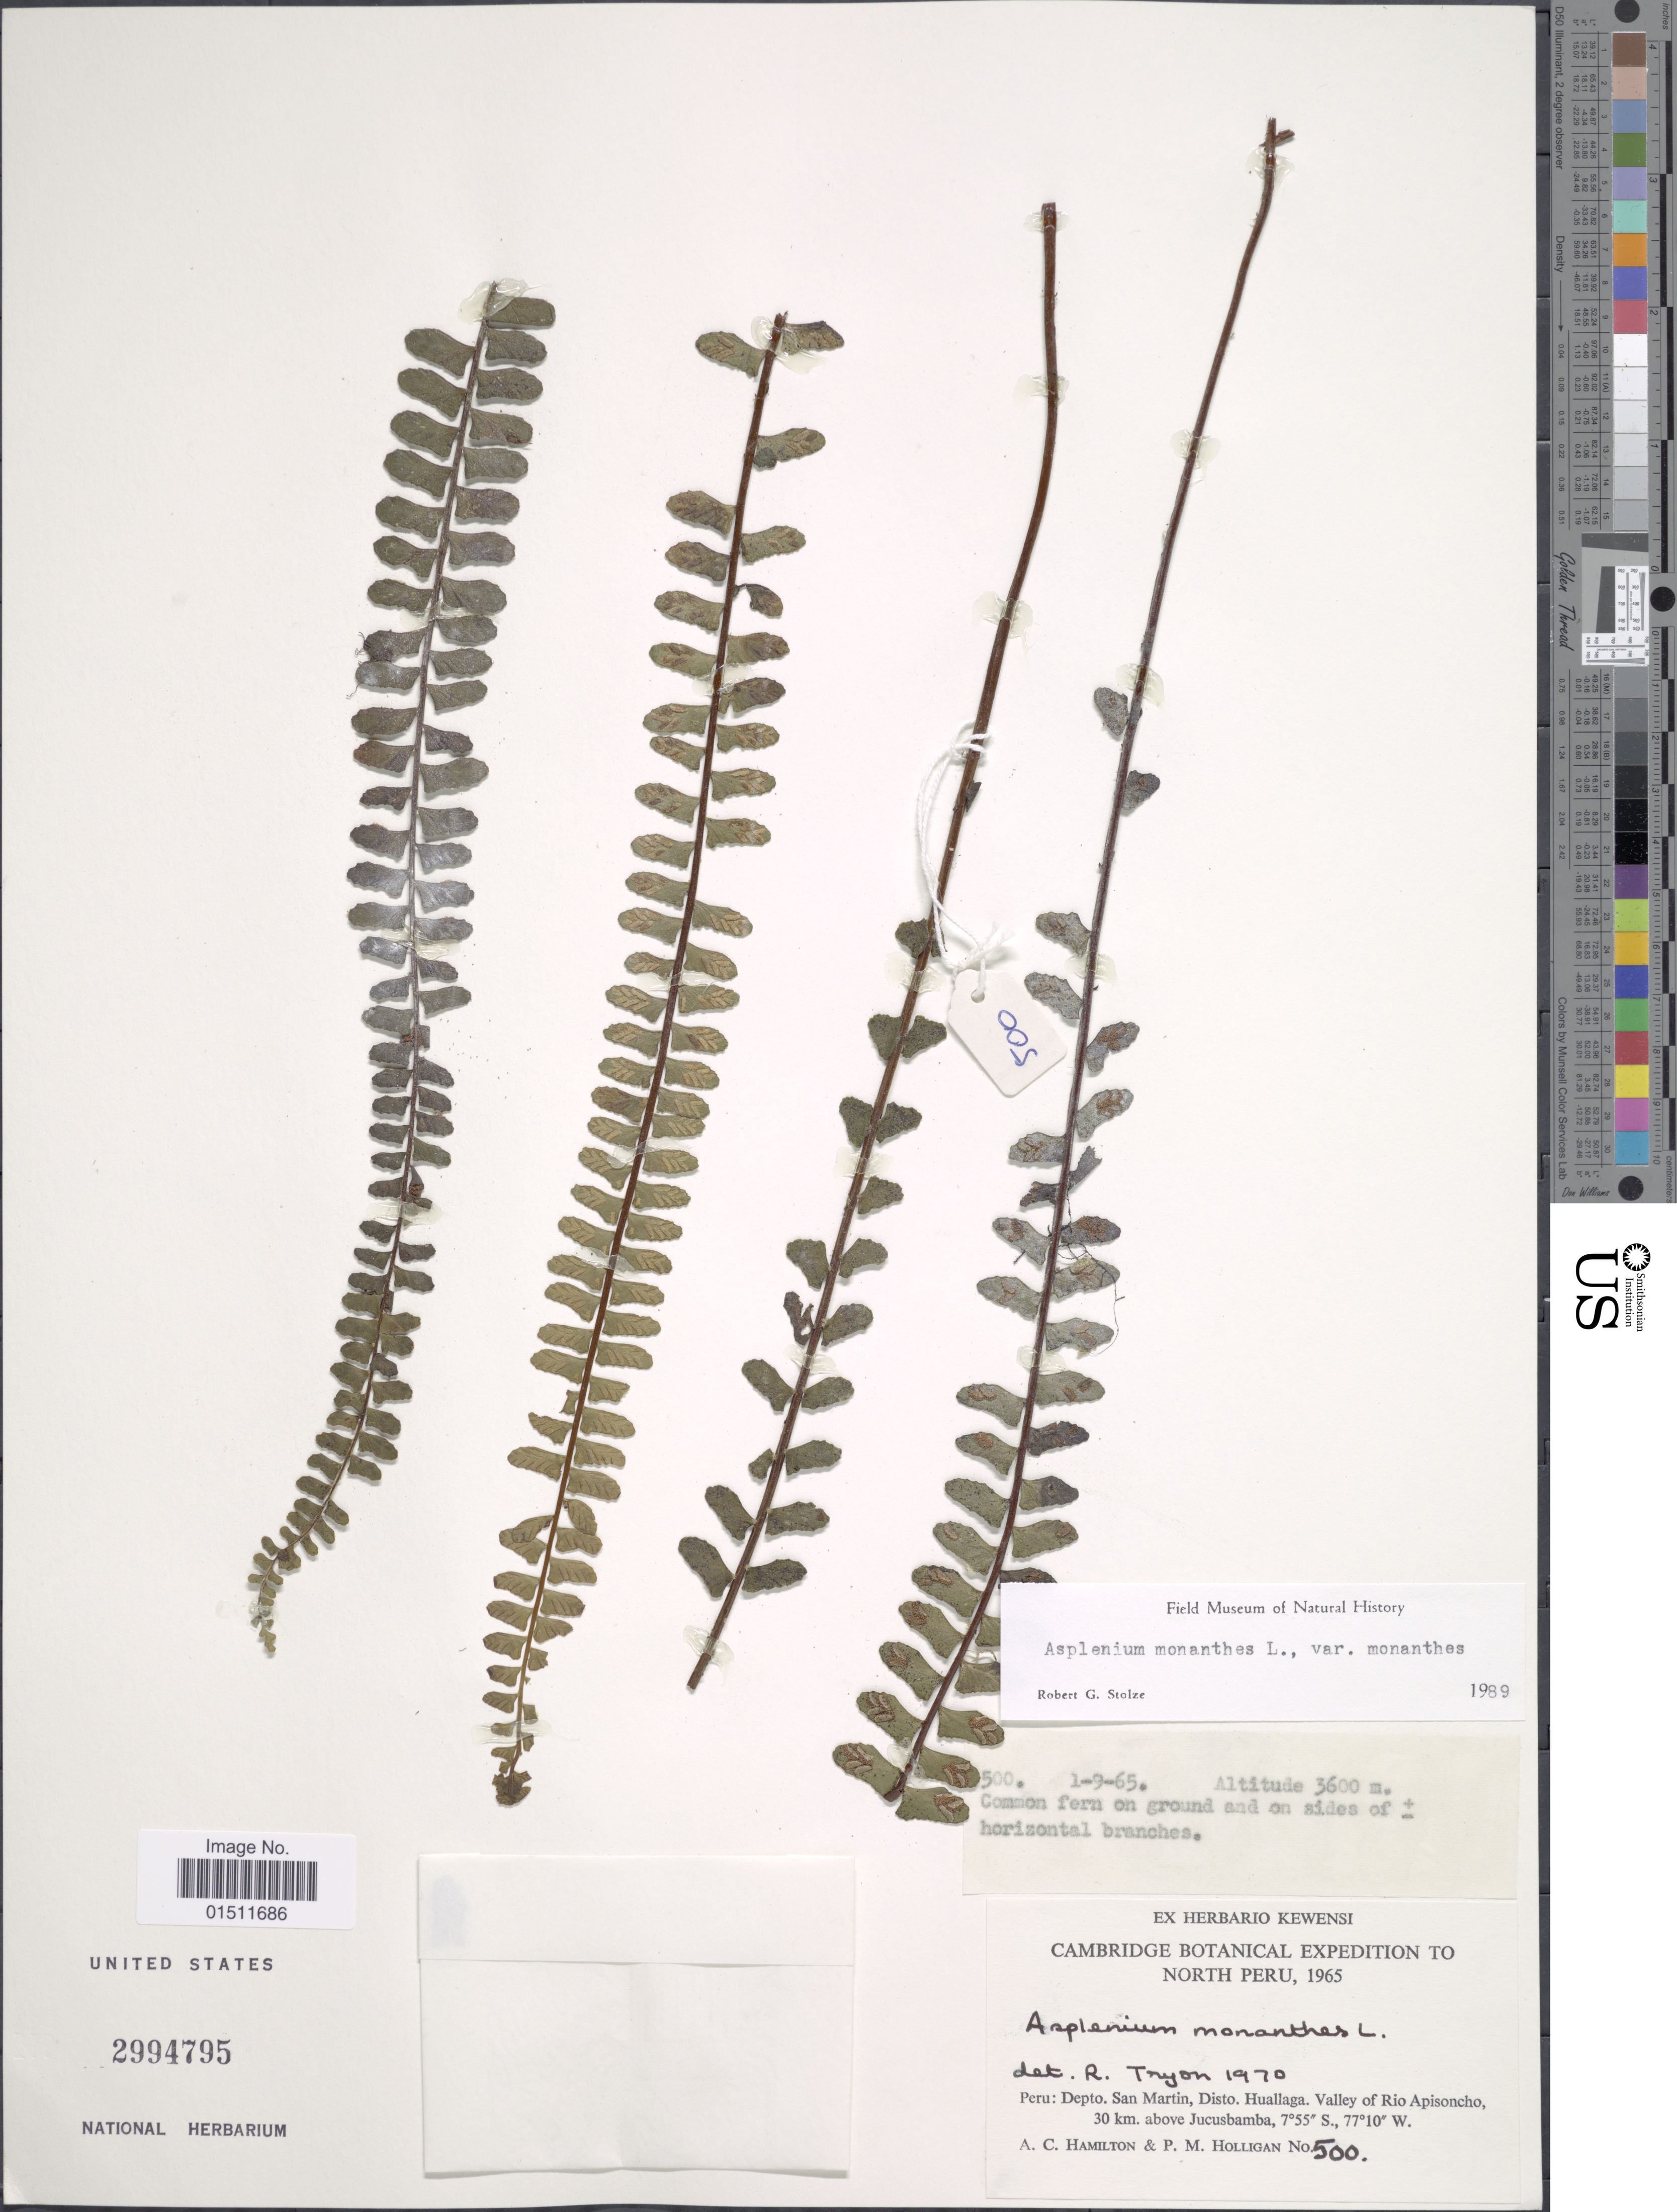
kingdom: Plantae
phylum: Tracheophyta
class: Polypodiopsida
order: Polypodiales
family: Aspleniaceae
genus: Asplenium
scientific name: Asplenium monanthes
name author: L.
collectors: A. Hamilton & P. Holligan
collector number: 500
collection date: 1965-09-01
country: Peru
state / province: San Martín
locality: North Peru, depto. San Martin, Disto. Huallaga, Valley of rio Apisoncho, 30 km above Jucusbamba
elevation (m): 3600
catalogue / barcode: US 2994795